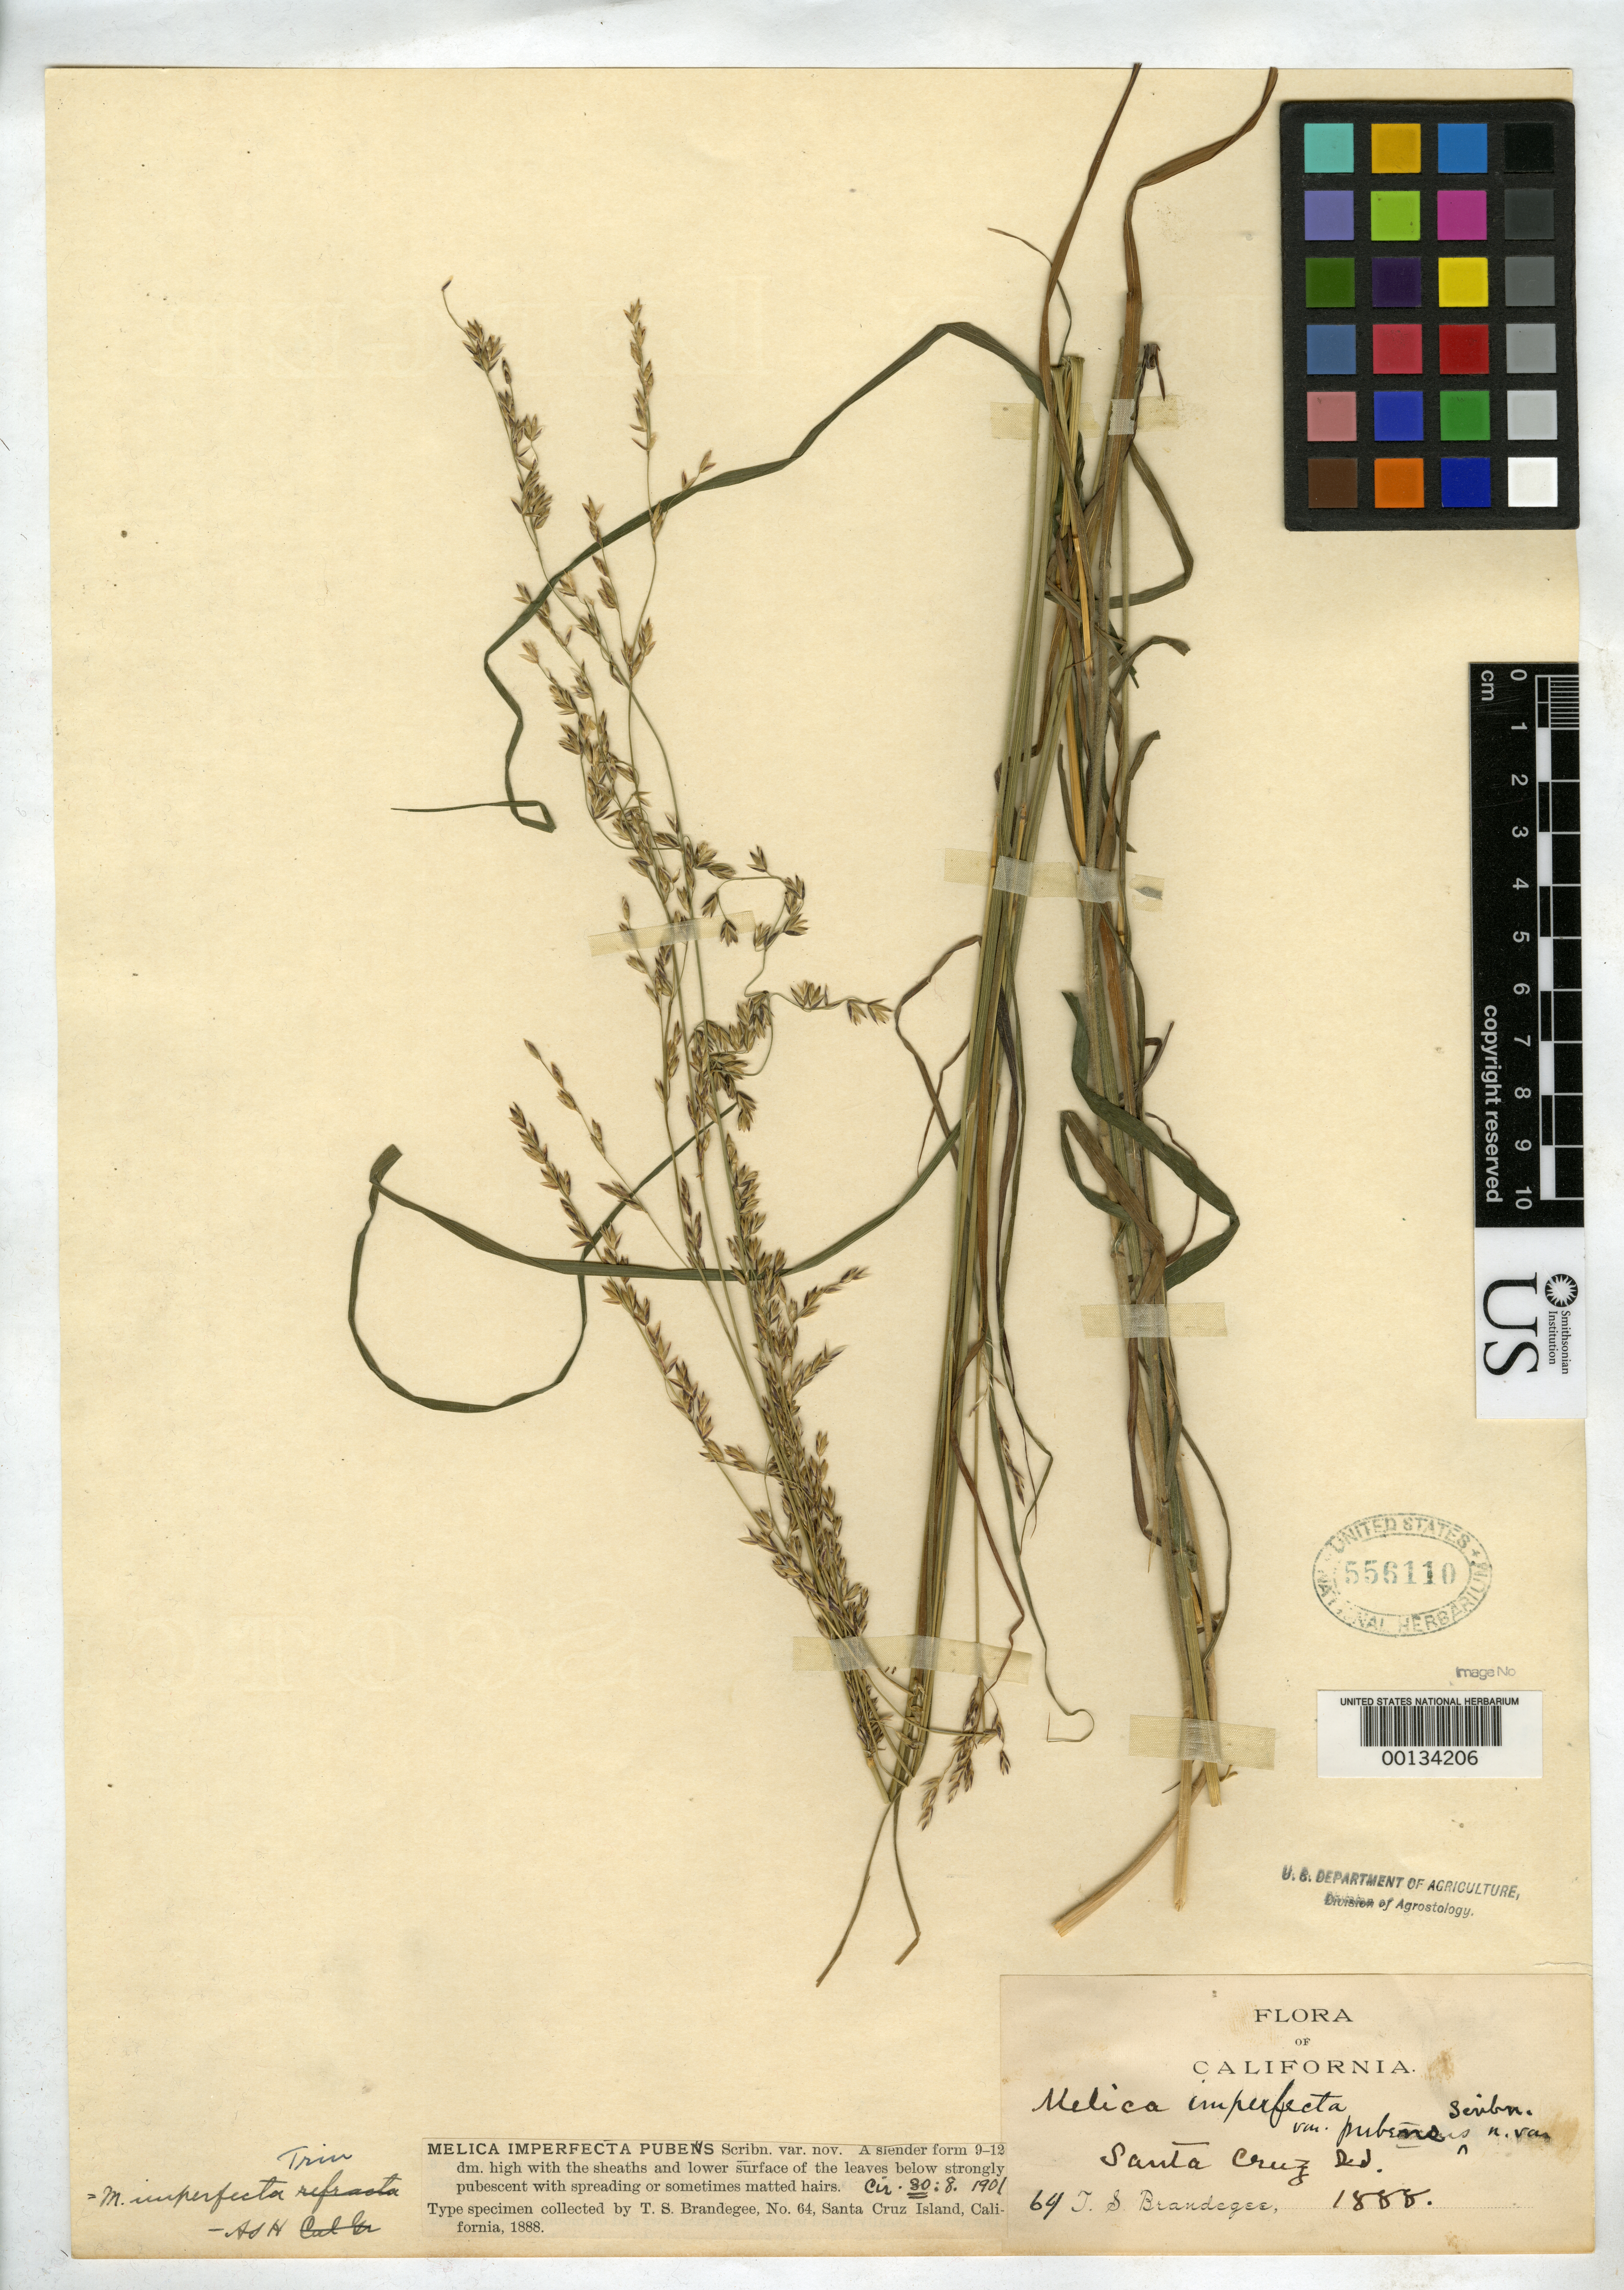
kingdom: Plantae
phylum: Tracheophyta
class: Liliopsida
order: Poales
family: Poaceae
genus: Melica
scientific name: Melica imperfecta var. pubens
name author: Scribn.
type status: Isotype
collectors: T. S. Brandegee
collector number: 64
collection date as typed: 1888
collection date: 1888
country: United States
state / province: California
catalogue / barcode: US 556110